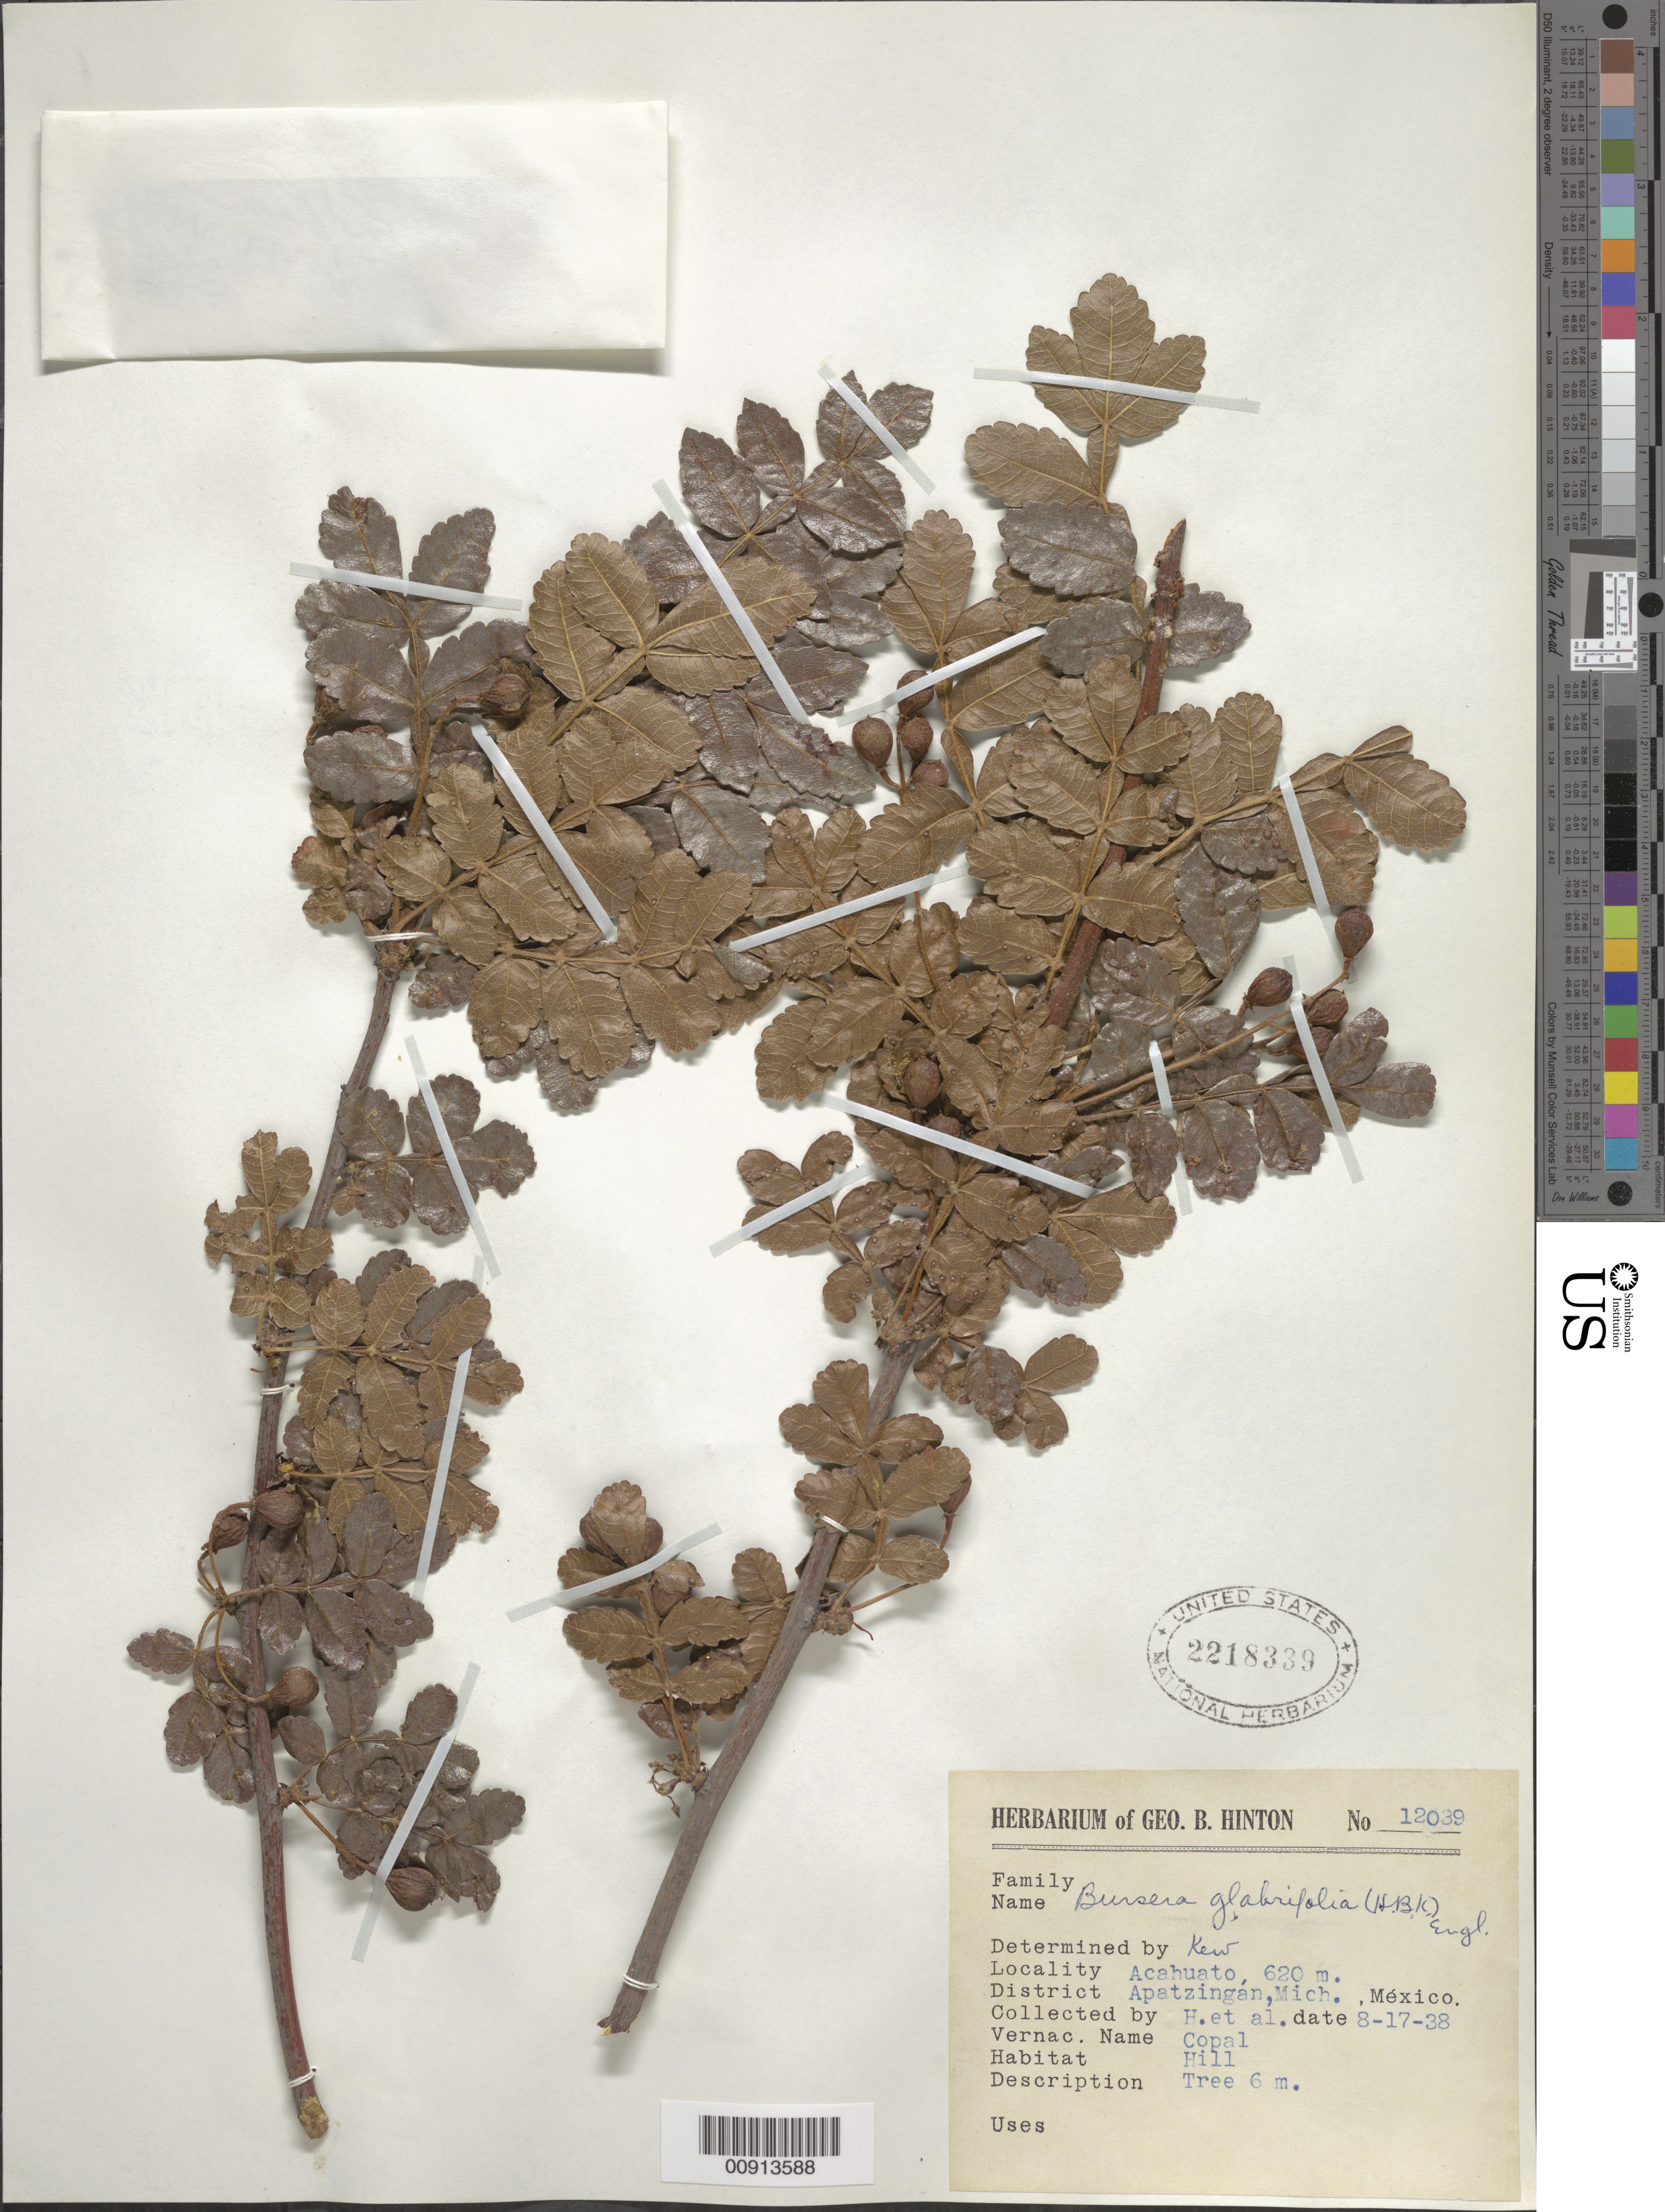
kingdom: Plantae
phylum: Tracheophyta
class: Magnoliopsida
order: Sapindales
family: Burseraceae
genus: Bursera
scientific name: Bursera glabrifolia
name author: (Kunth) Engl.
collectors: G. B. Hinton & et al.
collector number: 12039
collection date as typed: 17 Aug 1938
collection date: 1938-08-17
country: Mexico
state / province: Michoacán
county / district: Apatzingán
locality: Acahuato, District Apatzingán, Michoacán.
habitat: Hill.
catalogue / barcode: US 2218339